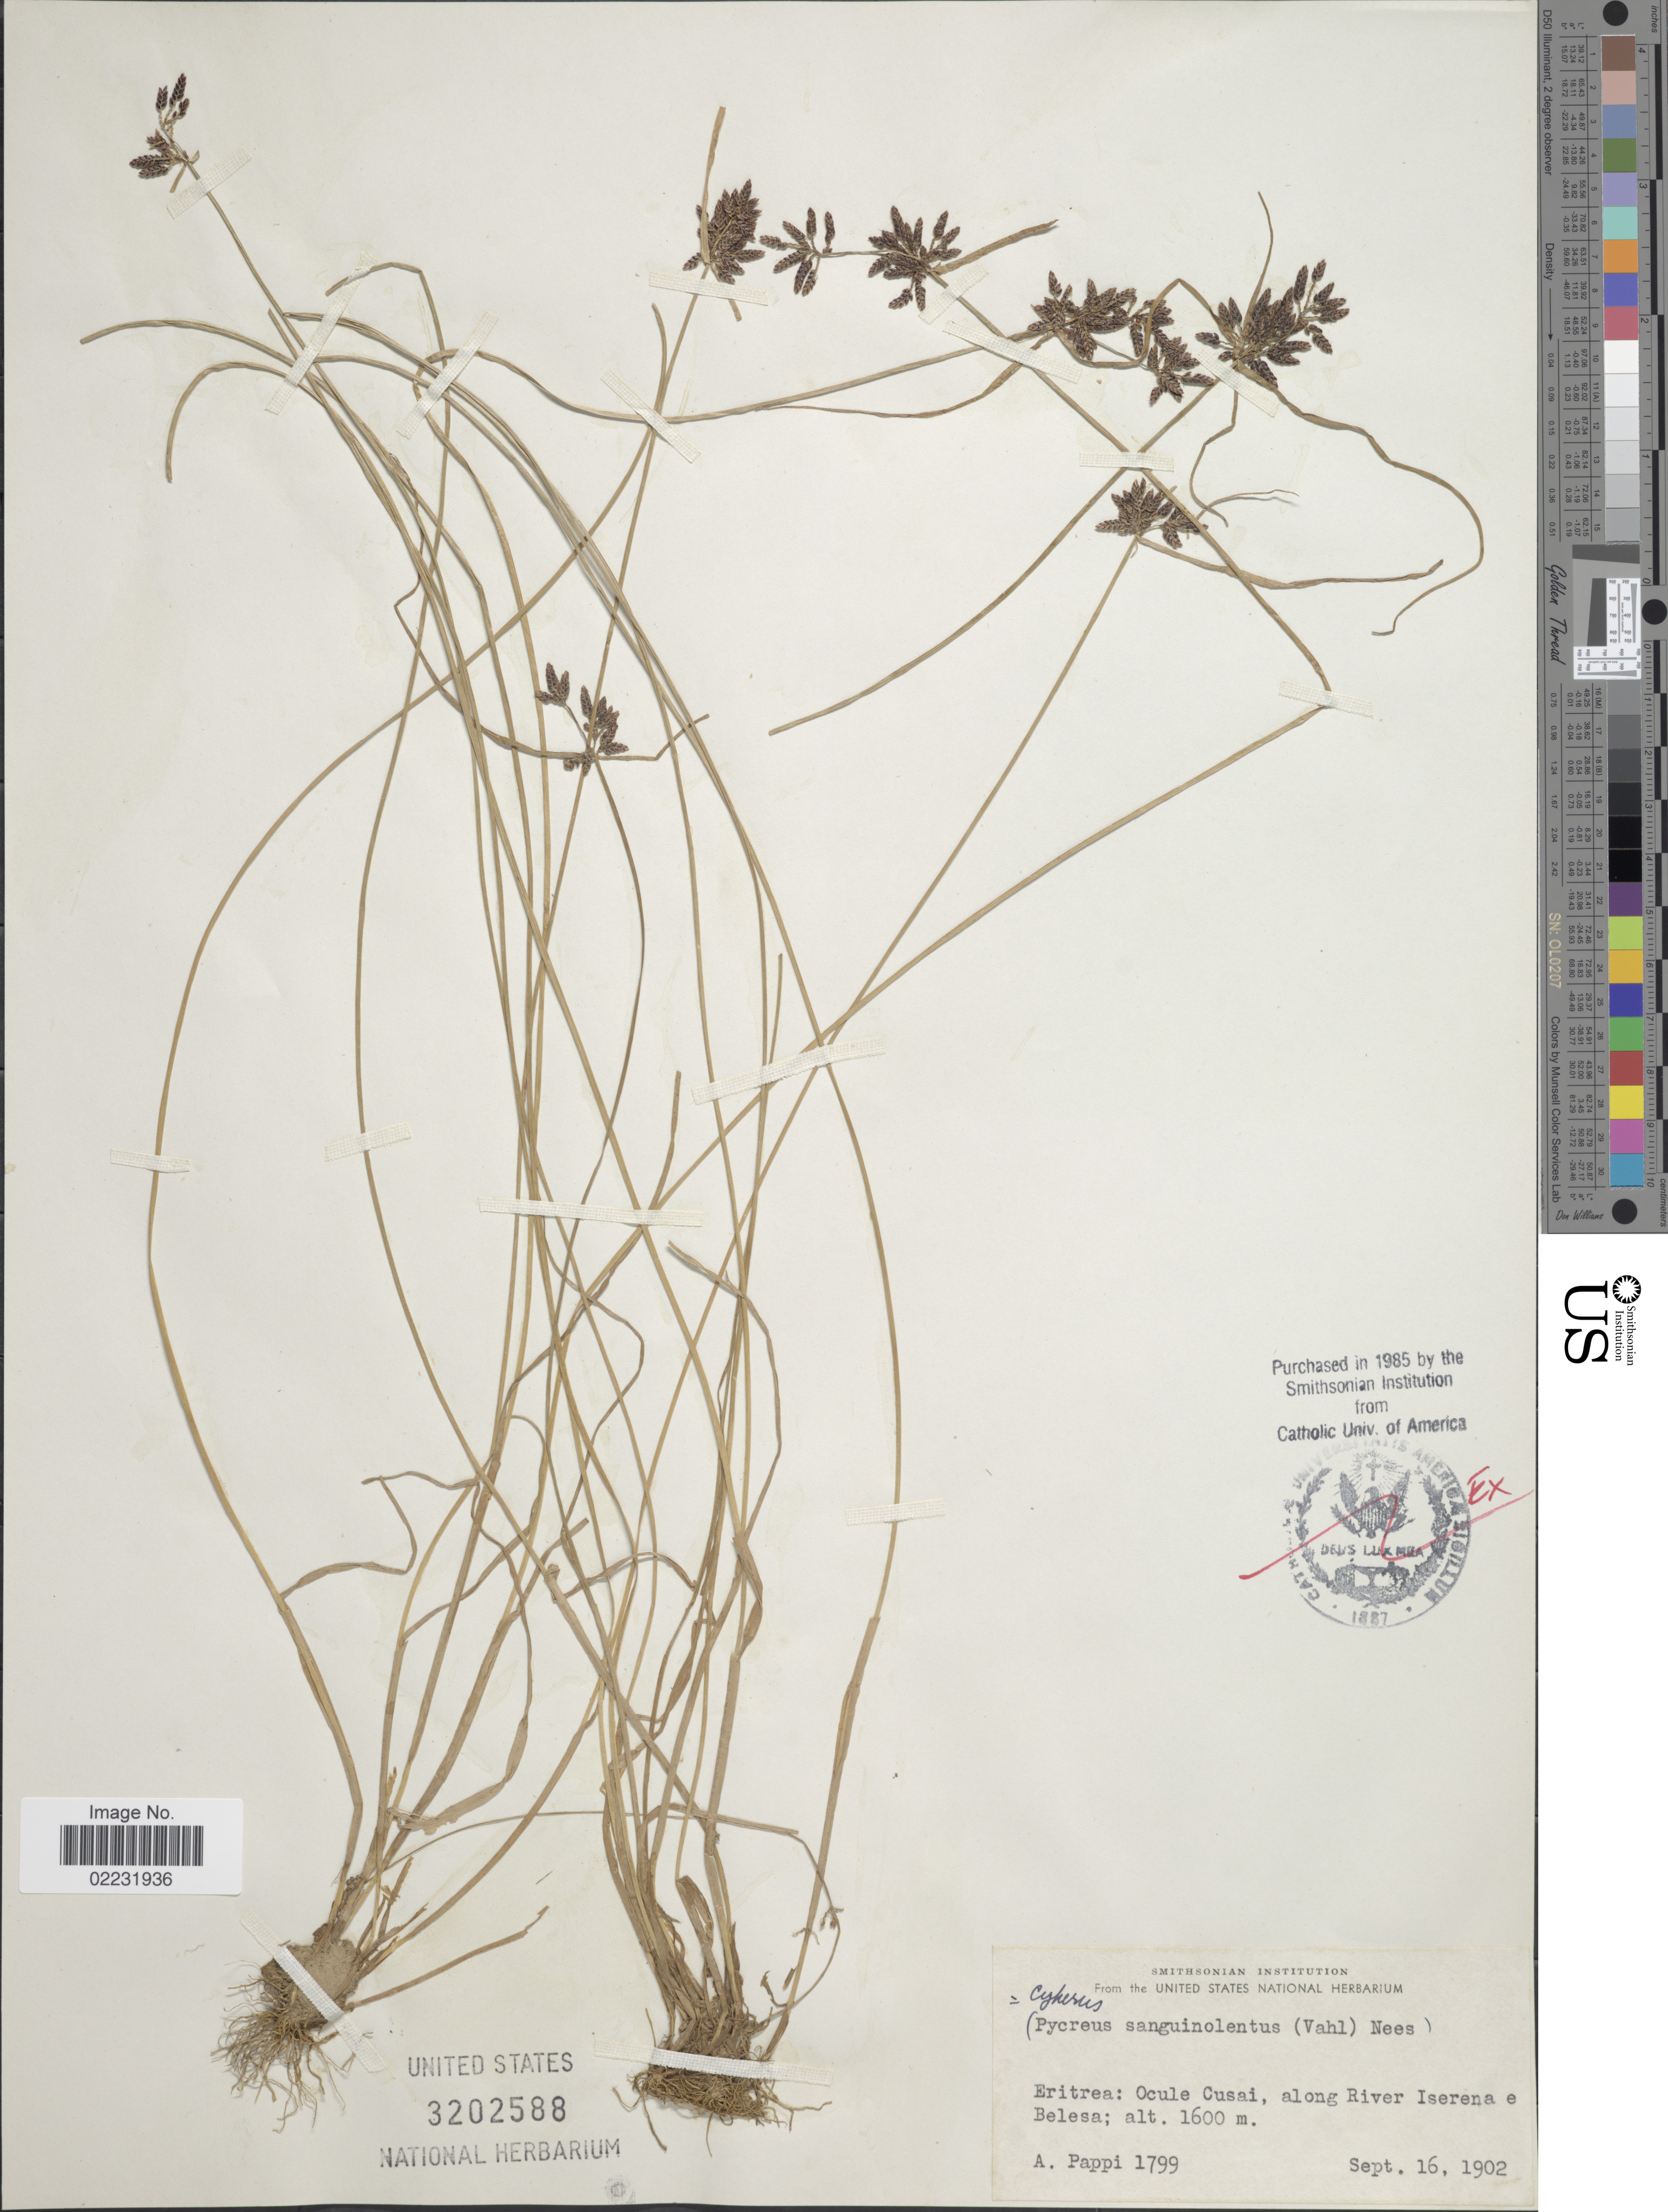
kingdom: Plantae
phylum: Tracheophyta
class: Liliopsida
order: Poales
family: Cyperaceae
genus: Cyperus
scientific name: Cyperus sanguinolentus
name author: Vahl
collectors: A. Pappi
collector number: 1799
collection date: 1902-09-16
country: Eritrea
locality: Ocule Cusai, along River Iserena e Belesa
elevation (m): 1600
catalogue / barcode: US 3202588